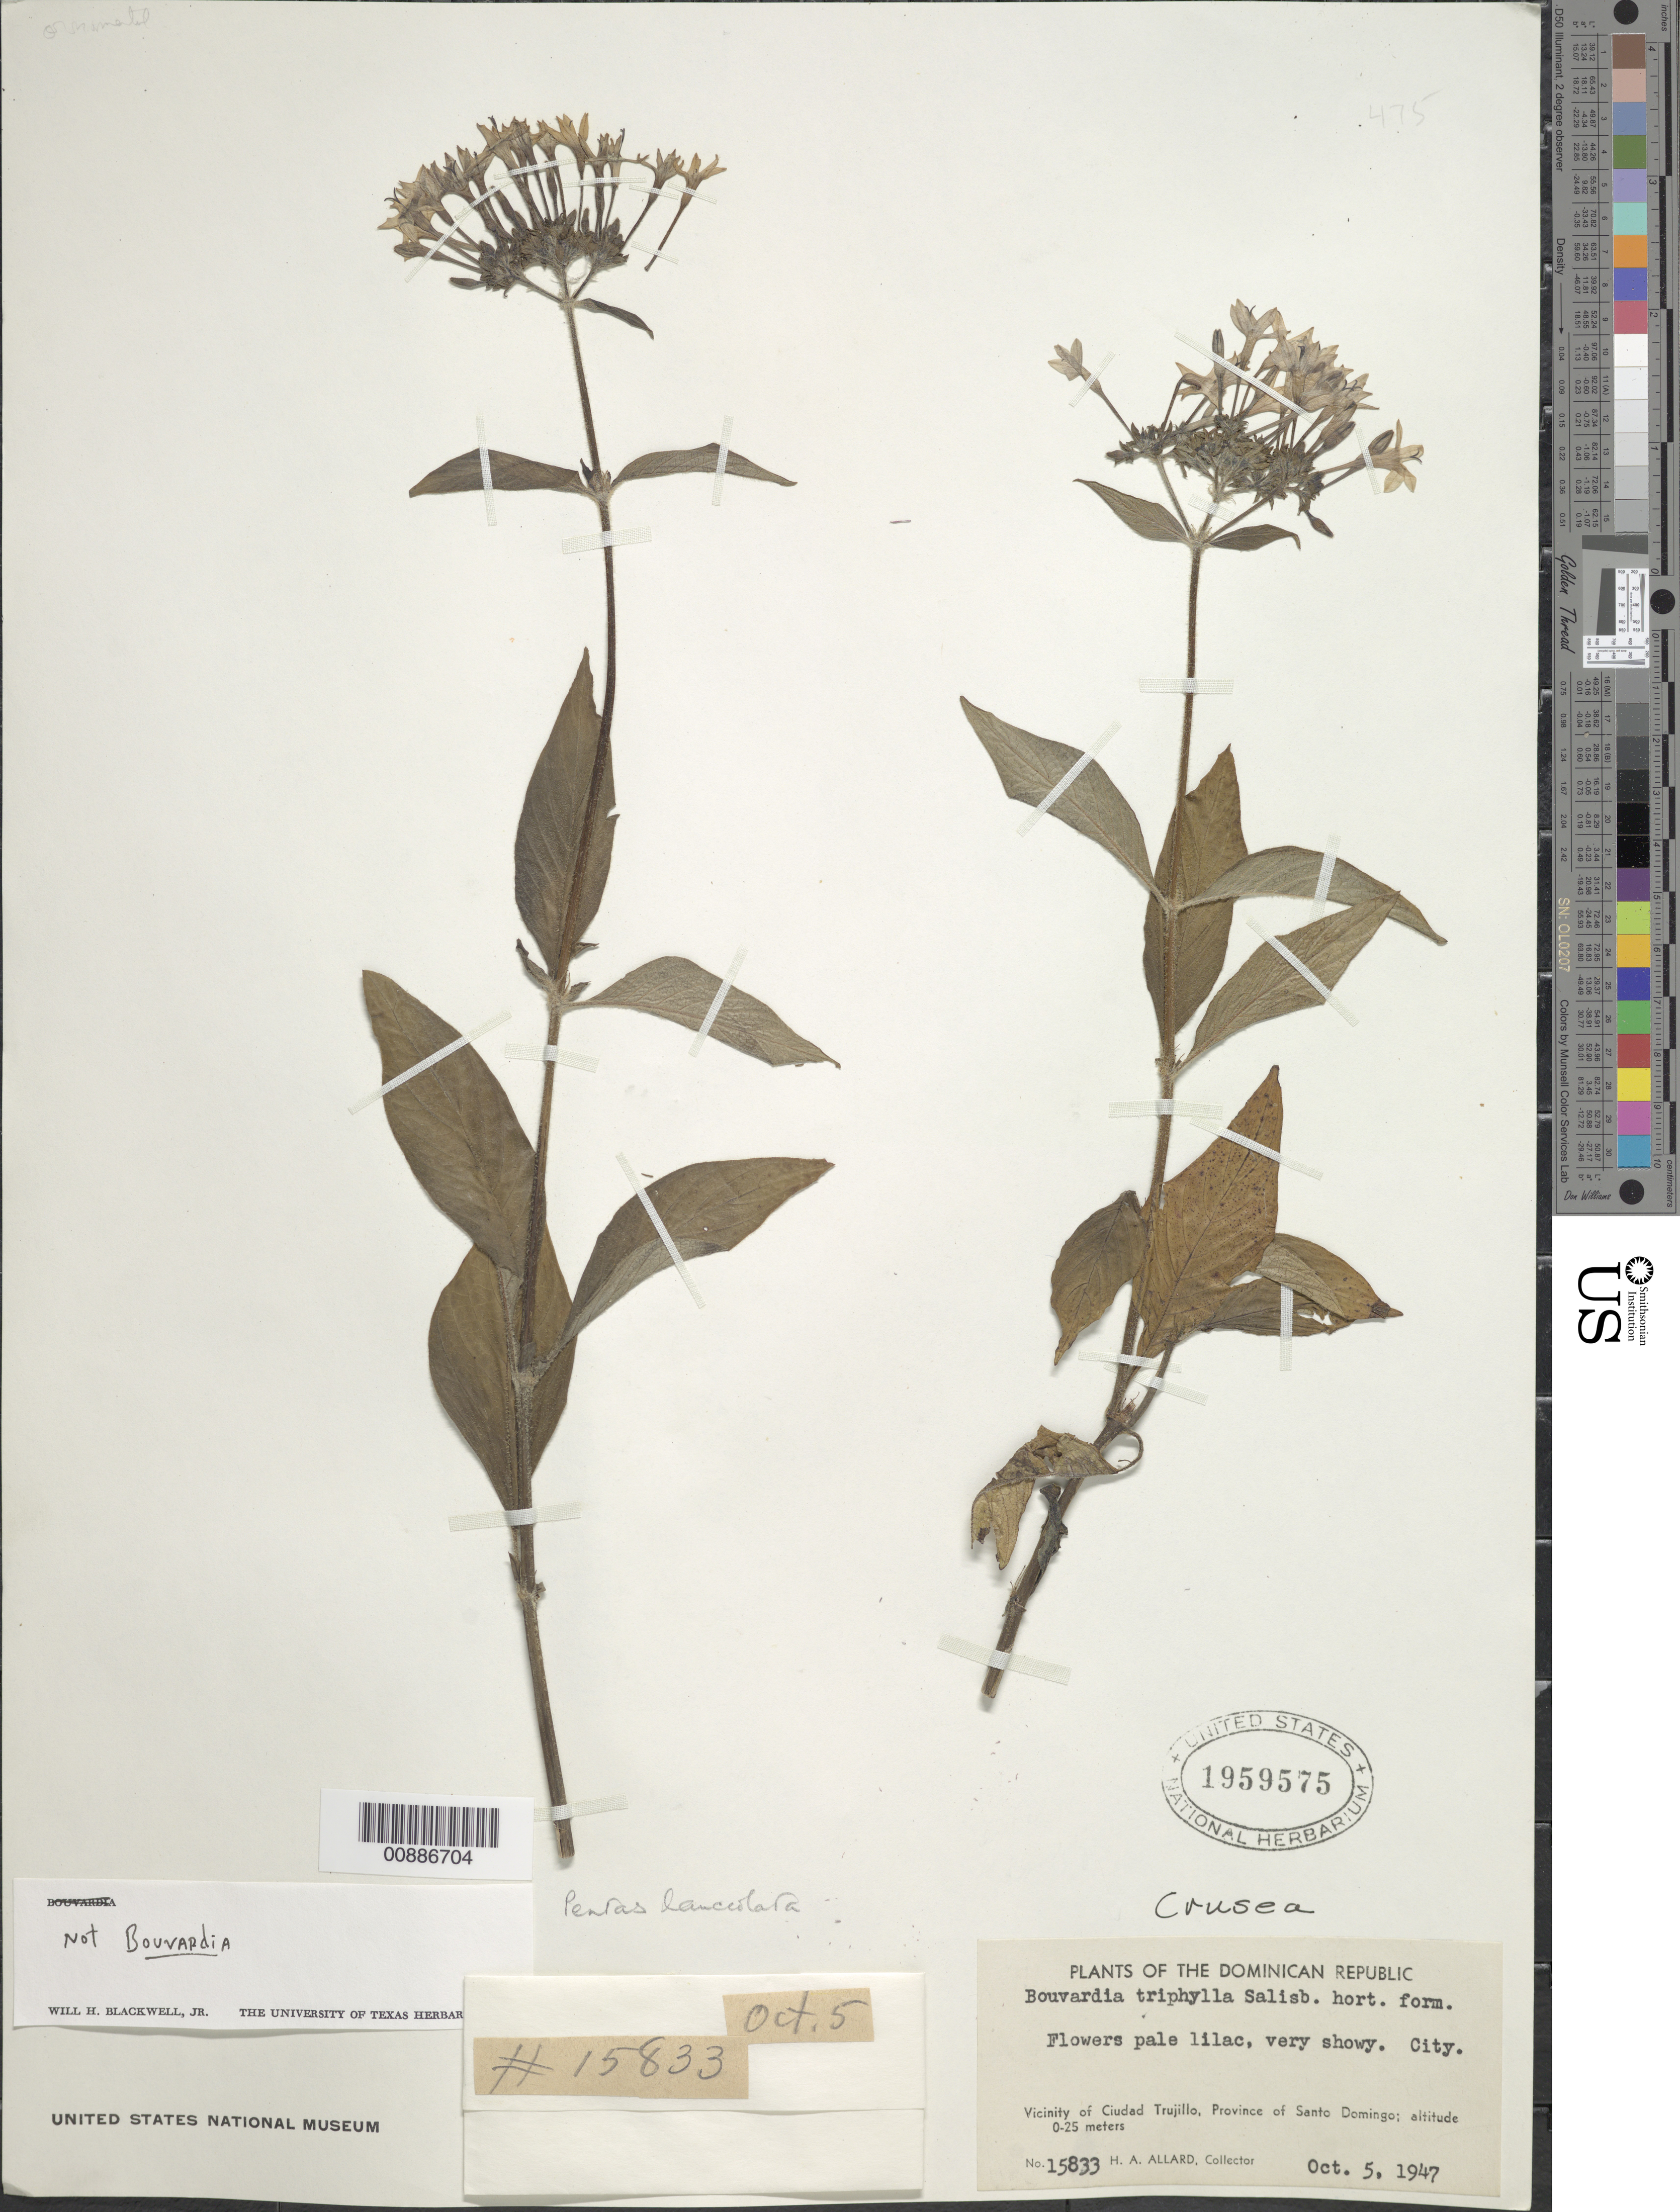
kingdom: Plantae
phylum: Tracheophyta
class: Magnoliopsida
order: Gentianales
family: Rubiaceae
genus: Pentas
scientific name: Pentas lanceolata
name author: (Forssk.) Deflers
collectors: H. A. Allard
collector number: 15833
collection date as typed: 05 Oct 1947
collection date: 1947-10-05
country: Dominican Republic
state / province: Distrito Nacional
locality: Vicinity of Ciudad Trujillo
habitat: City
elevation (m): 0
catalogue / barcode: US 1959575